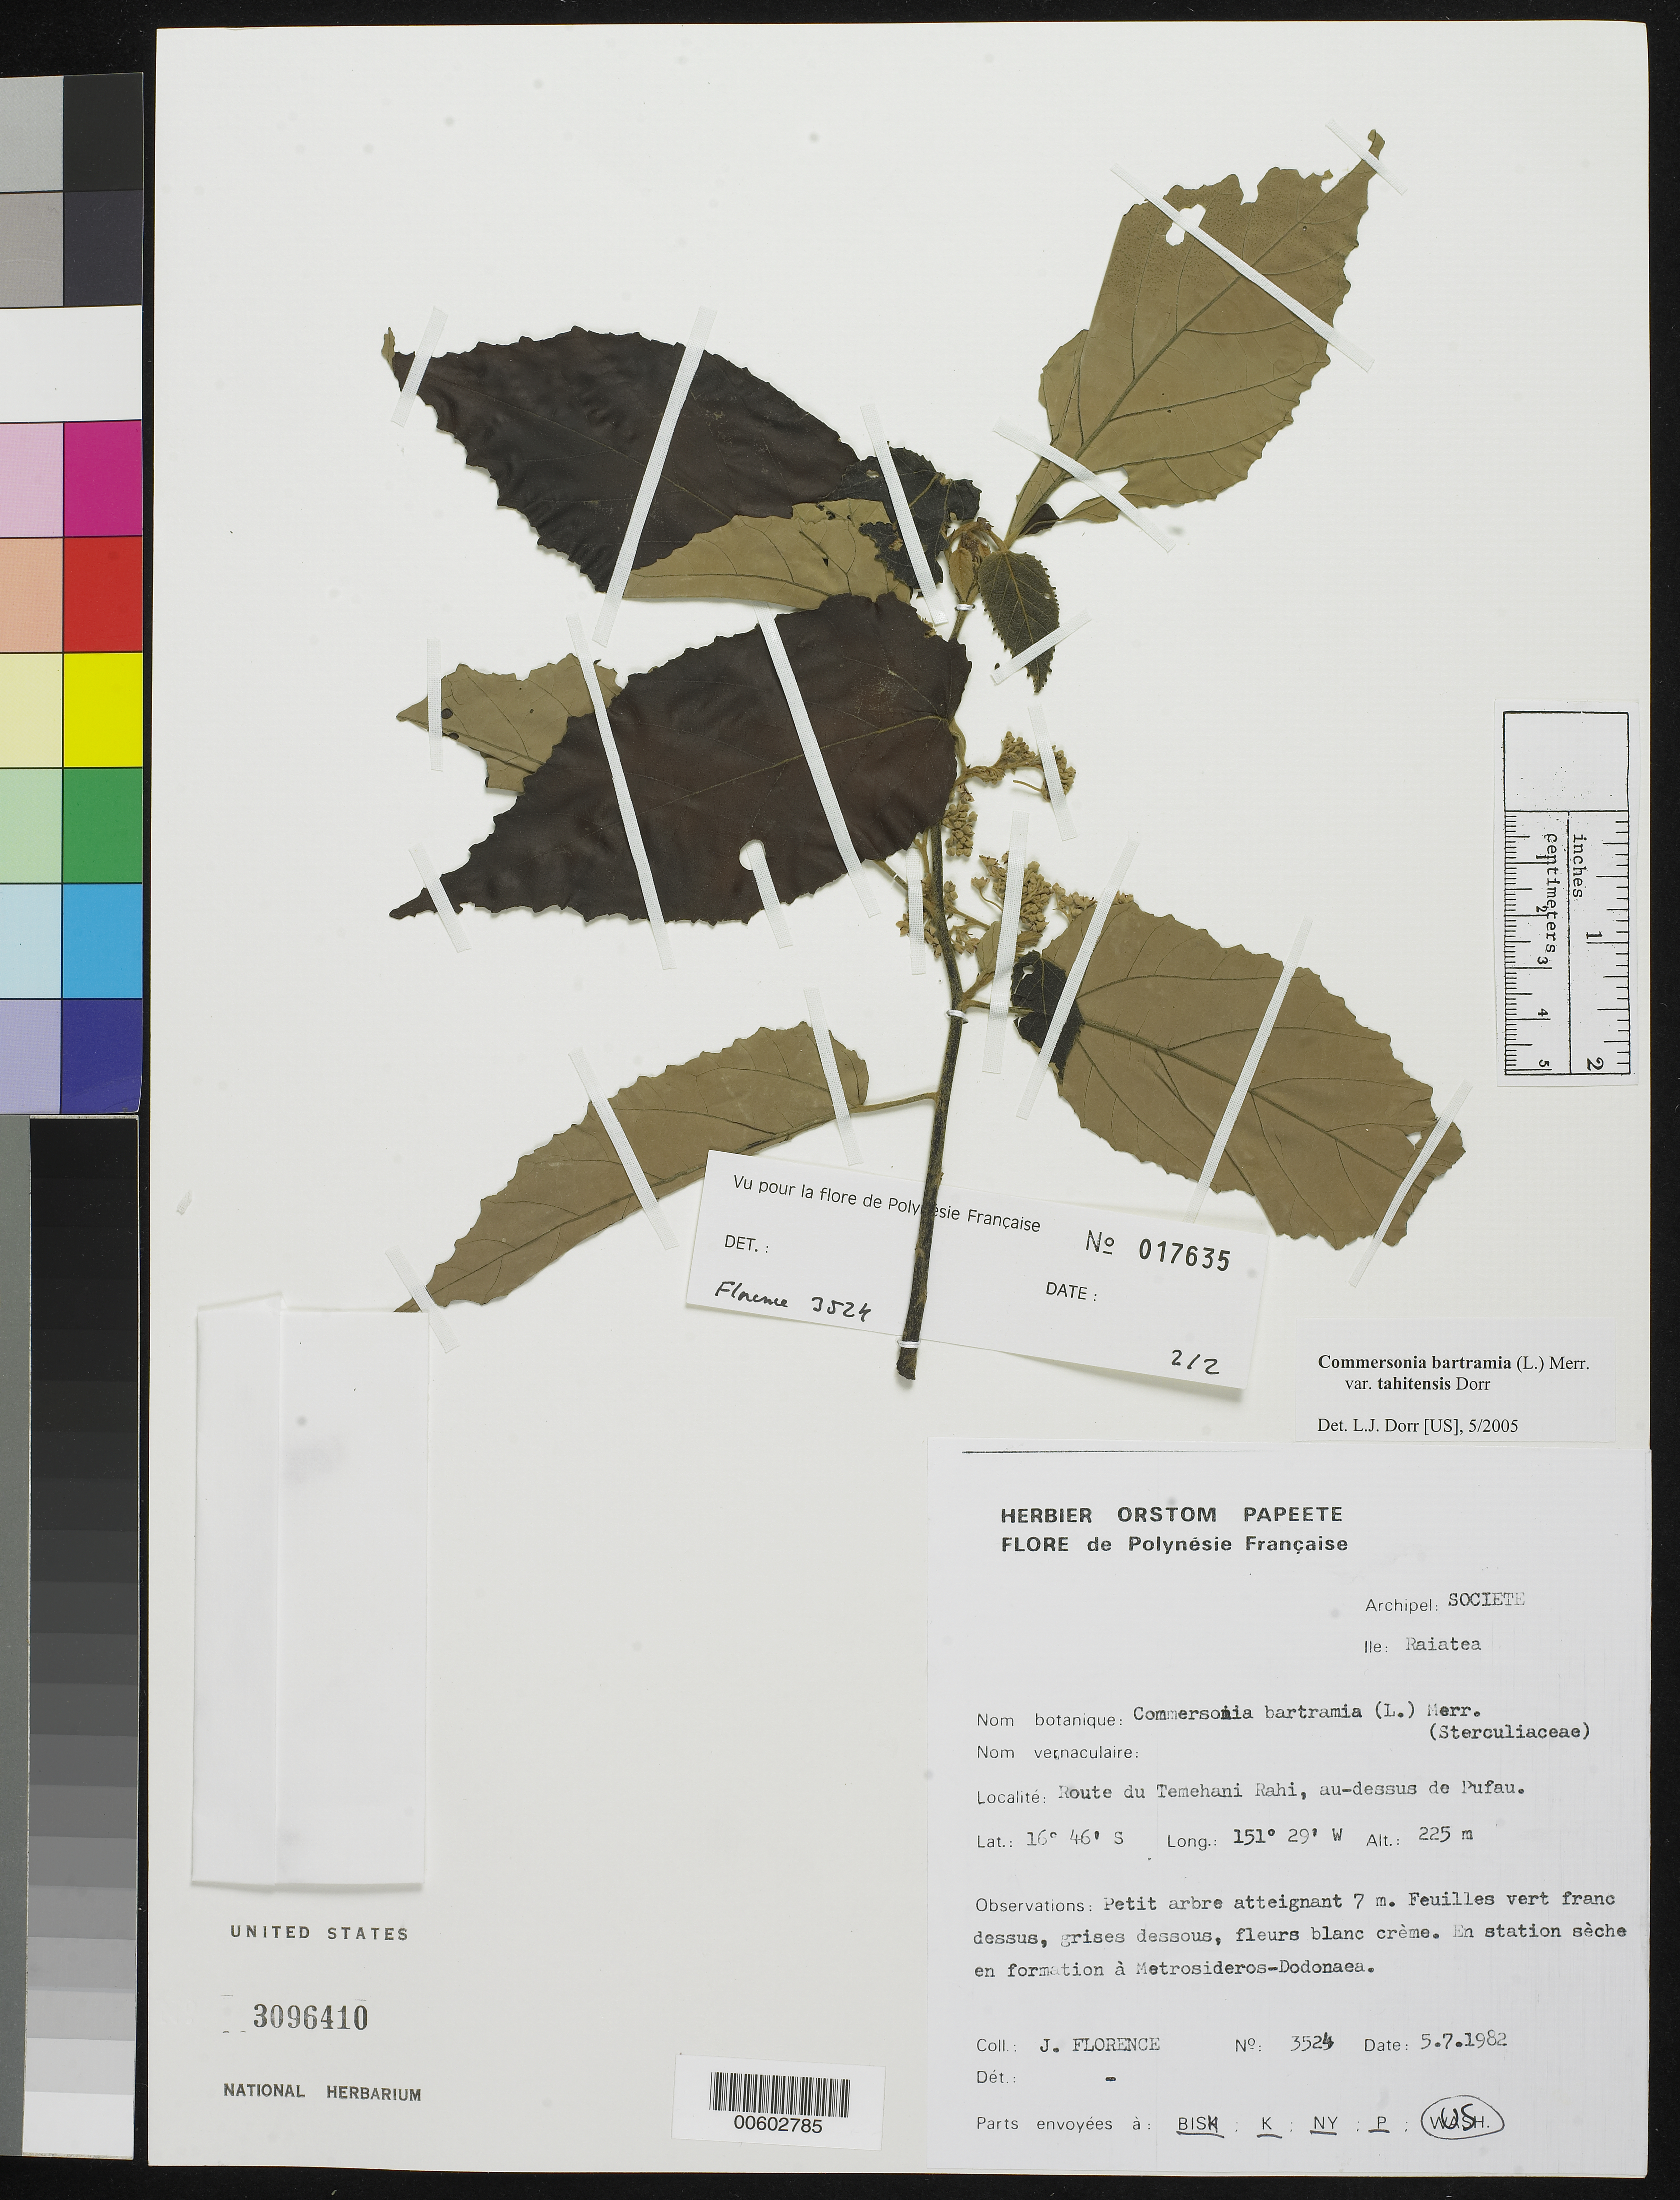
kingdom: Plantae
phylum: Tracheophyta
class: Magnoliopsida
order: Malvales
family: Malvaceae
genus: Commersonia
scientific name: Commersonia bartramia var. tahitensis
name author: Dorr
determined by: Dorr, L. J., (BOT), Smithsonian Institution - National Museum of Natural History (UNITED STATES)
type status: Isotype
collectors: J. Florence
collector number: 3524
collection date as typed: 05 Sep 1982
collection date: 1982-09-05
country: French Polynesia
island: Raiatea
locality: Route du Temehani Rahi, au-dessus de Pufau [Society Is.]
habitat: En station sèche en formation à Metrosideros-Dodonea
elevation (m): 225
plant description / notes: Holotype at P.; K, US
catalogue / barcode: US 3096410